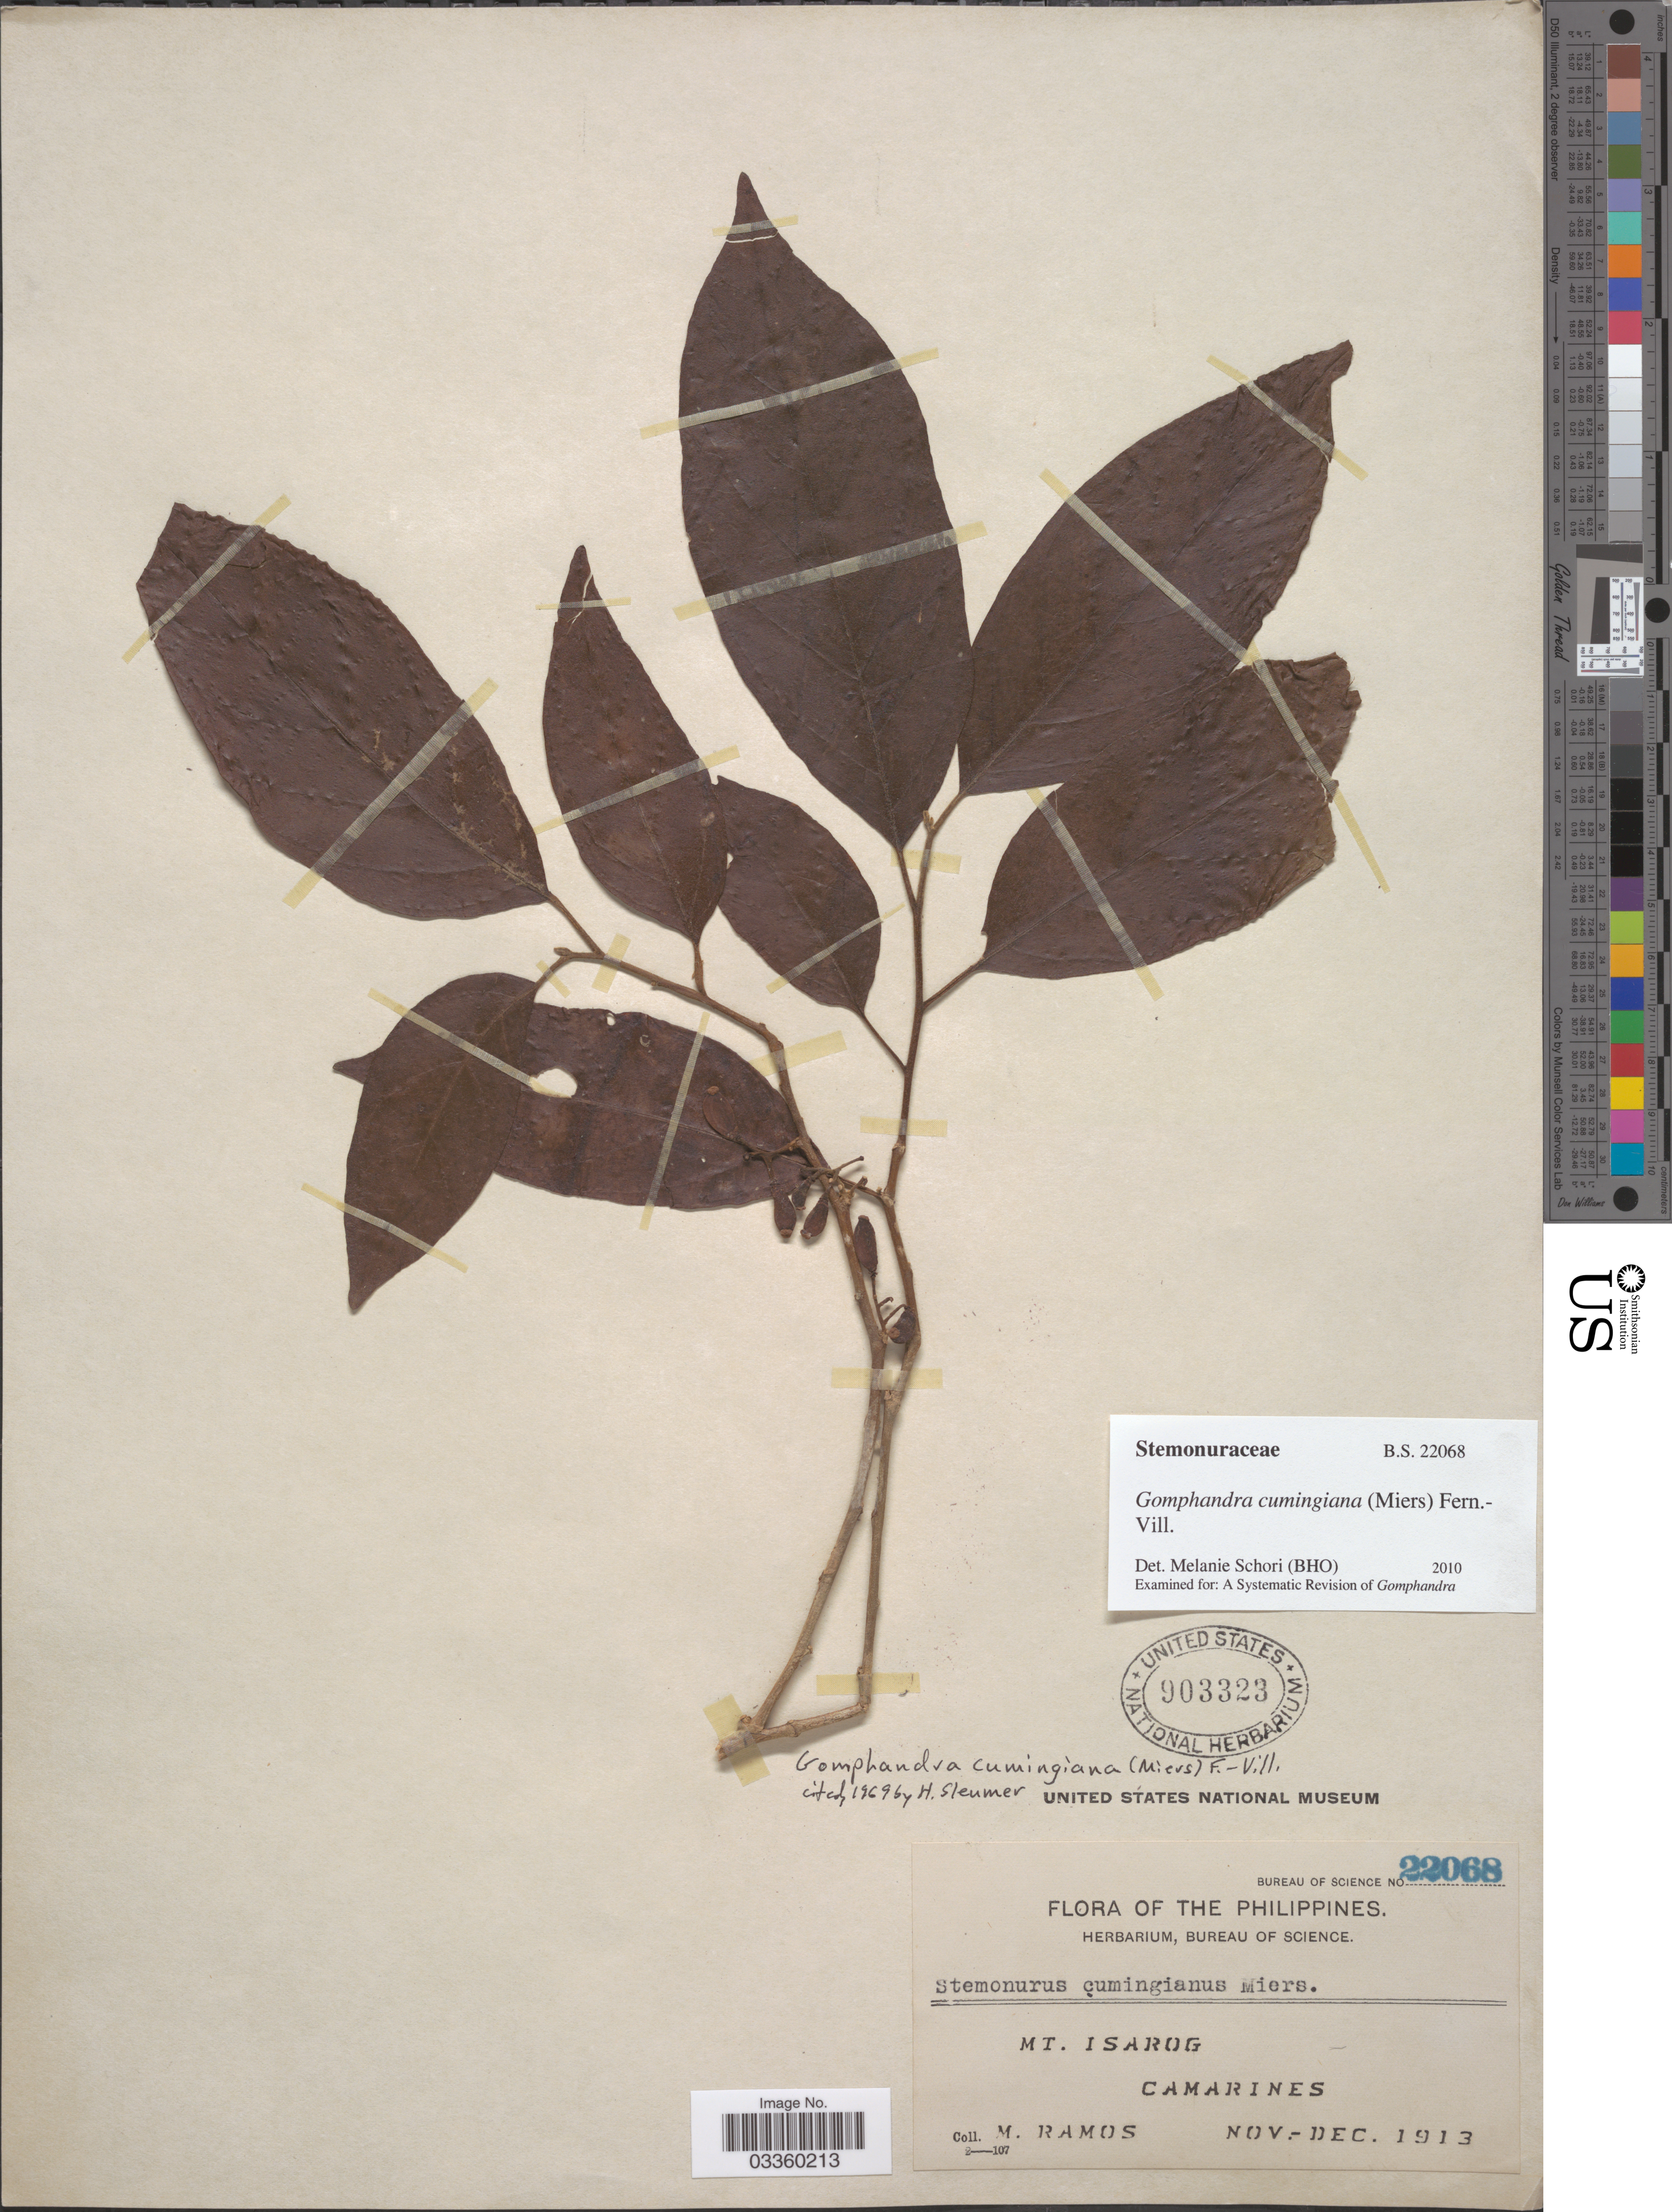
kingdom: Plantae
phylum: Tracheophyta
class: Magnoliopsida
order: Cardiopteridales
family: Stemonuraceae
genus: Gomphandra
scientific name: Gomphandra cumingiana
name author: (Miers) Fern.-Vill.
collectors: M. Ramos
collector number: Bureau of Science 22068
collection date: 1913-11/1913-12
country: Philippines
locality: Mt. Isarog. Camarines.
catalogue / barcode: US 903323